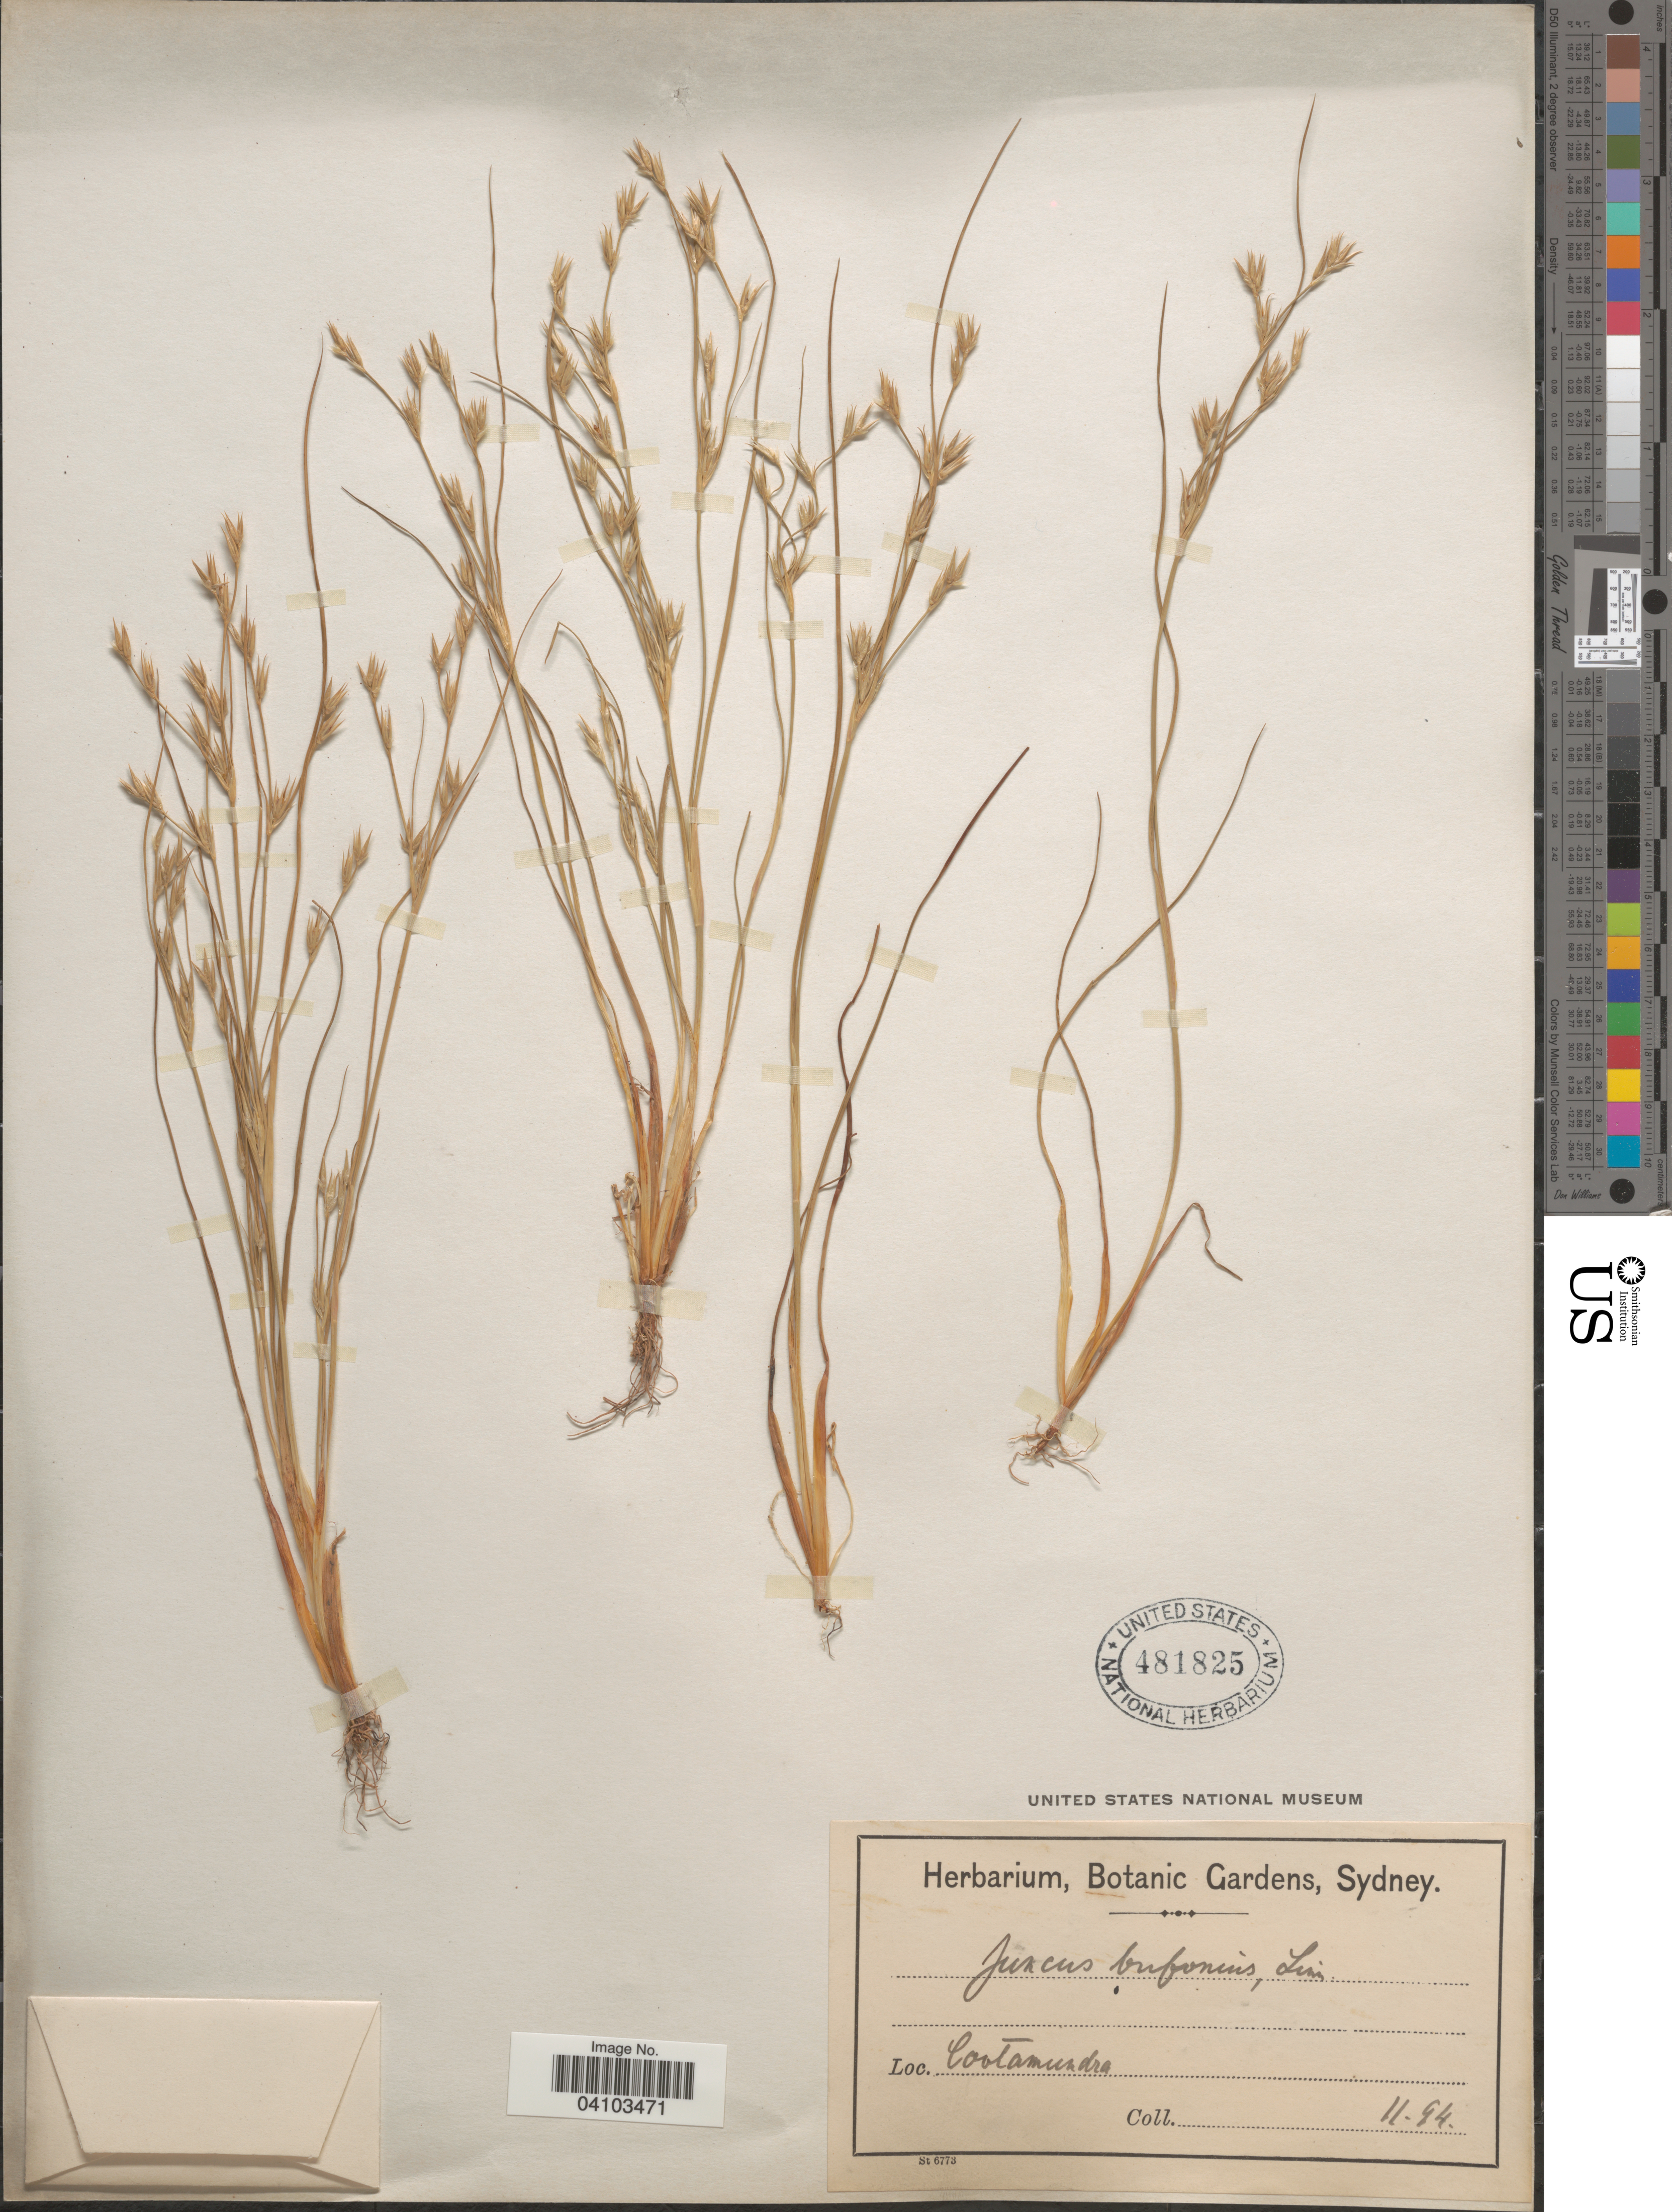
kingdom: Plantae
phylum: Tracheophyta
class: Liliopsida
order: Poales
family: Juncaceae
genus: Juncus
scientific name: Juncus bufonius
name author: L.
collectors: Herbarium, Botanic Gardens, Sydney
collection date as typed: Transcribed d/m/y: /11/94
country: Australia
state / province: New South Wales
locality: Cootamundra.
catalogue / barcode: US 481825